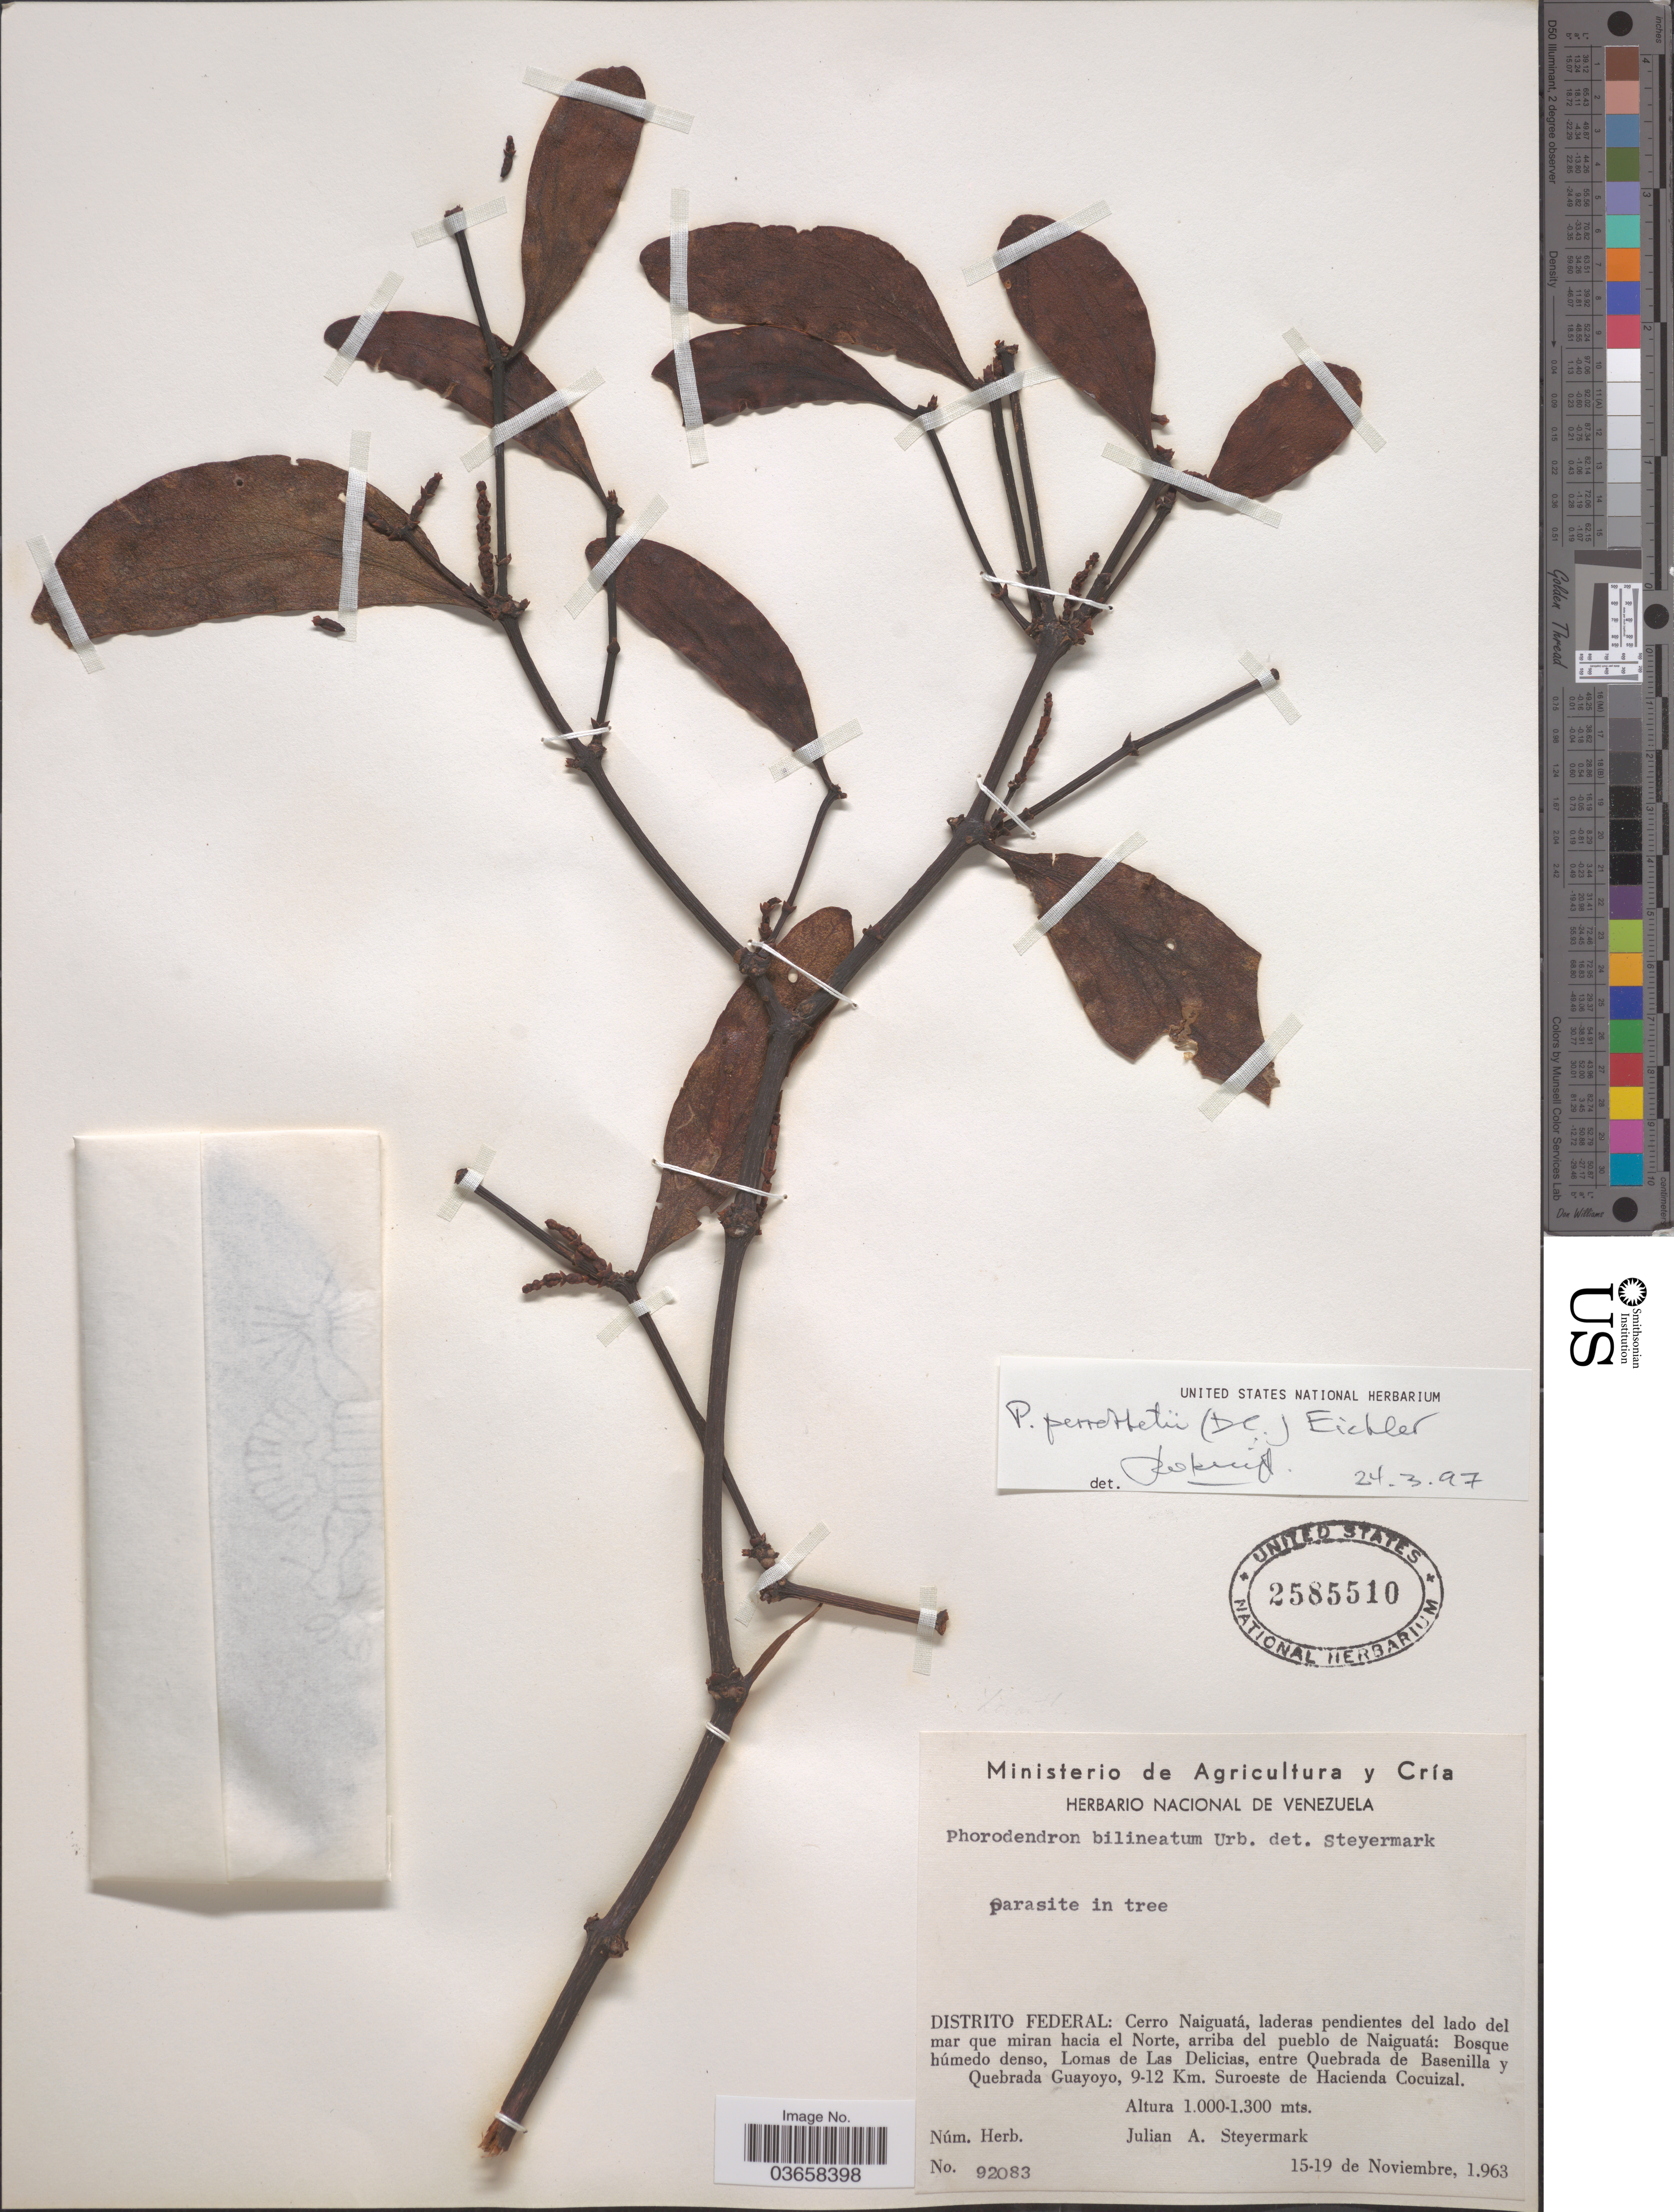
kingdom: Plantae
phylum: Tracheophyta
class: Magnoliopsida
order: Santalales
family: Viscaceae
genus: Phoradendron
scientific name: Phoradendron perrottetii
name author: (DC.) Eichler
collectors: J. Steyermark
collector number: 92083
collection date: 1963-11-15/1963-11-19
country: Venezuela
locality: Distrito Federal: Cerro Naiguatá, laderas pendientes del lado del mar que miran hacia el Norte, arriba del pueblo de Naiguatá: Bosque húmedo denso, Lomas de Las Delicias, entre Quebrada de Basenilla y Quebrada Guayoyo, 9-12 Km. Suroeste de Hacienda Cocuizal.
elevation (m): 1000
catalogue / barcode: US 2585510